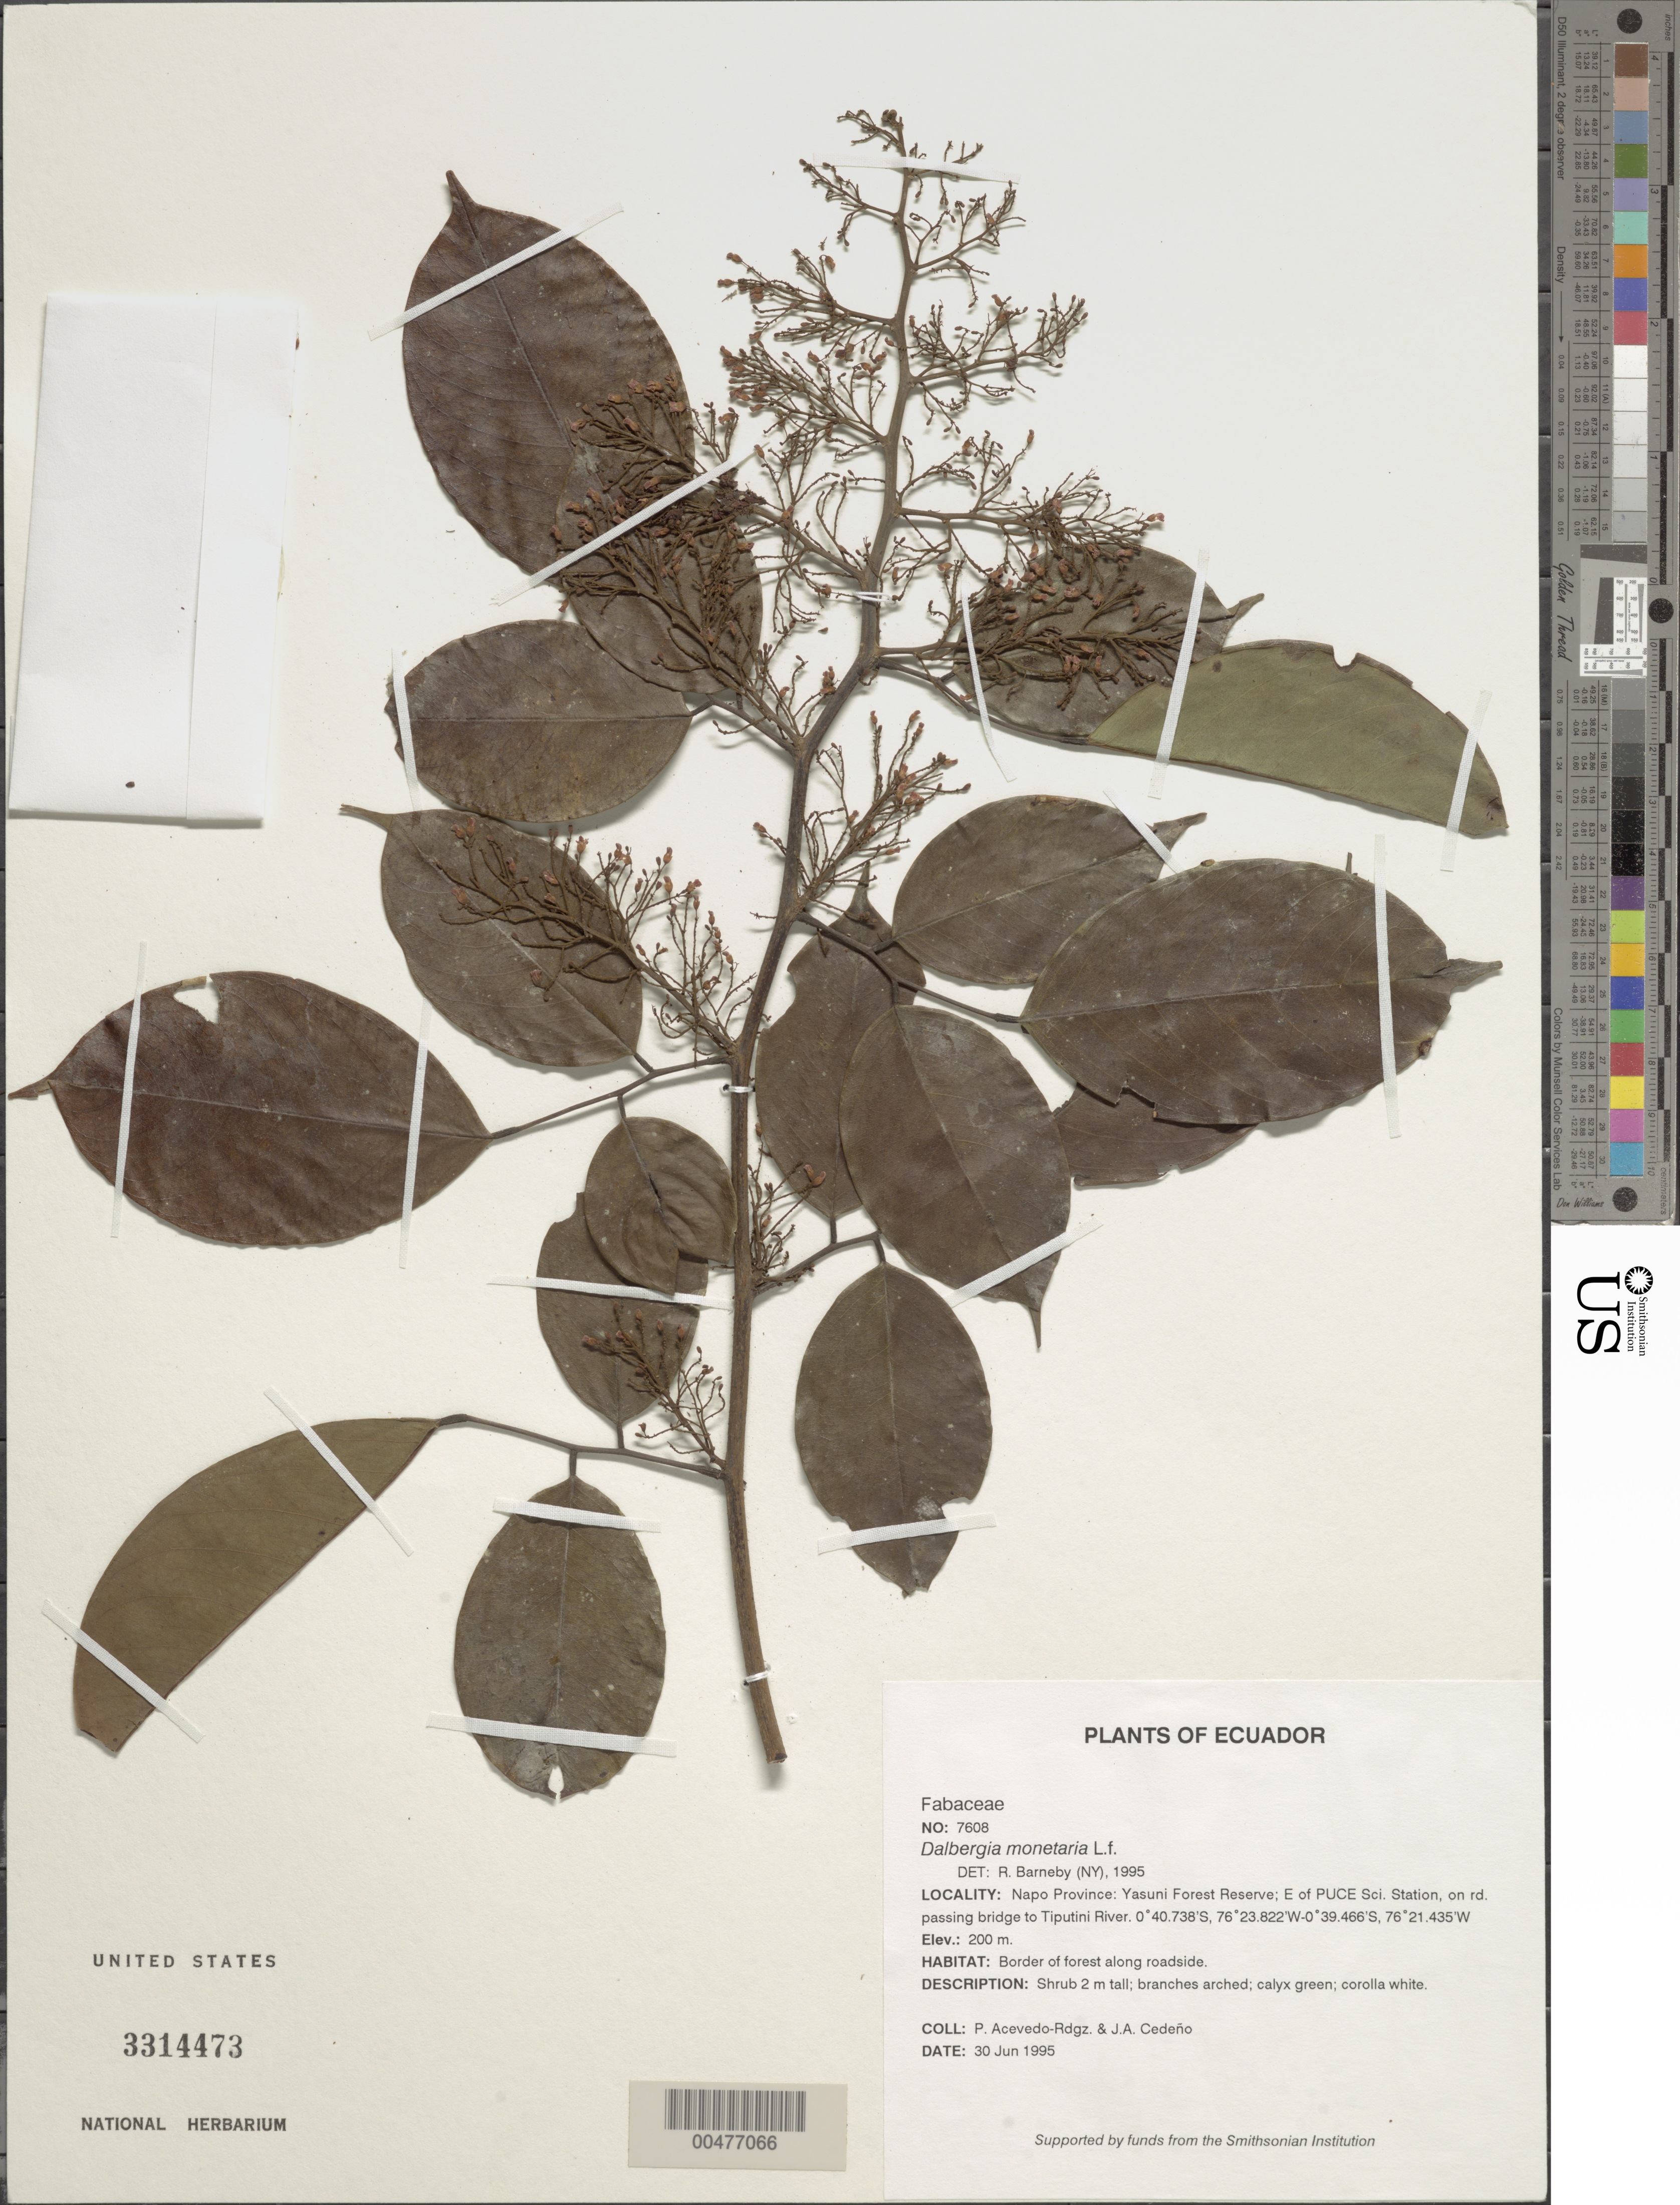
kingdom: Plantae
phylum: Tracheophyta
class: Magnoliopsida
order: Fabales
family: Fabaceae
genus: Dalbergia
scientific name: Dalbergia monetaria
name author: L. f.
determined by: Barneby, Rupert C., (NY)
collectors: P. Acevedo-Rodr. & J. A. Cedeño M.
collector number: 7608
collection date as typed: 30 Jun 1995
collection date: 1995-06-30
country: Ecuador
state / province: Napo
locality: Napo Province: Yasuni Forest Reserve; E of PUCE Sci. Station on rd. passing bridge to Tiputini River.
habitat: Border of forest along roadside.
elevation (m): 200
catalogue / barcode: US 3314473